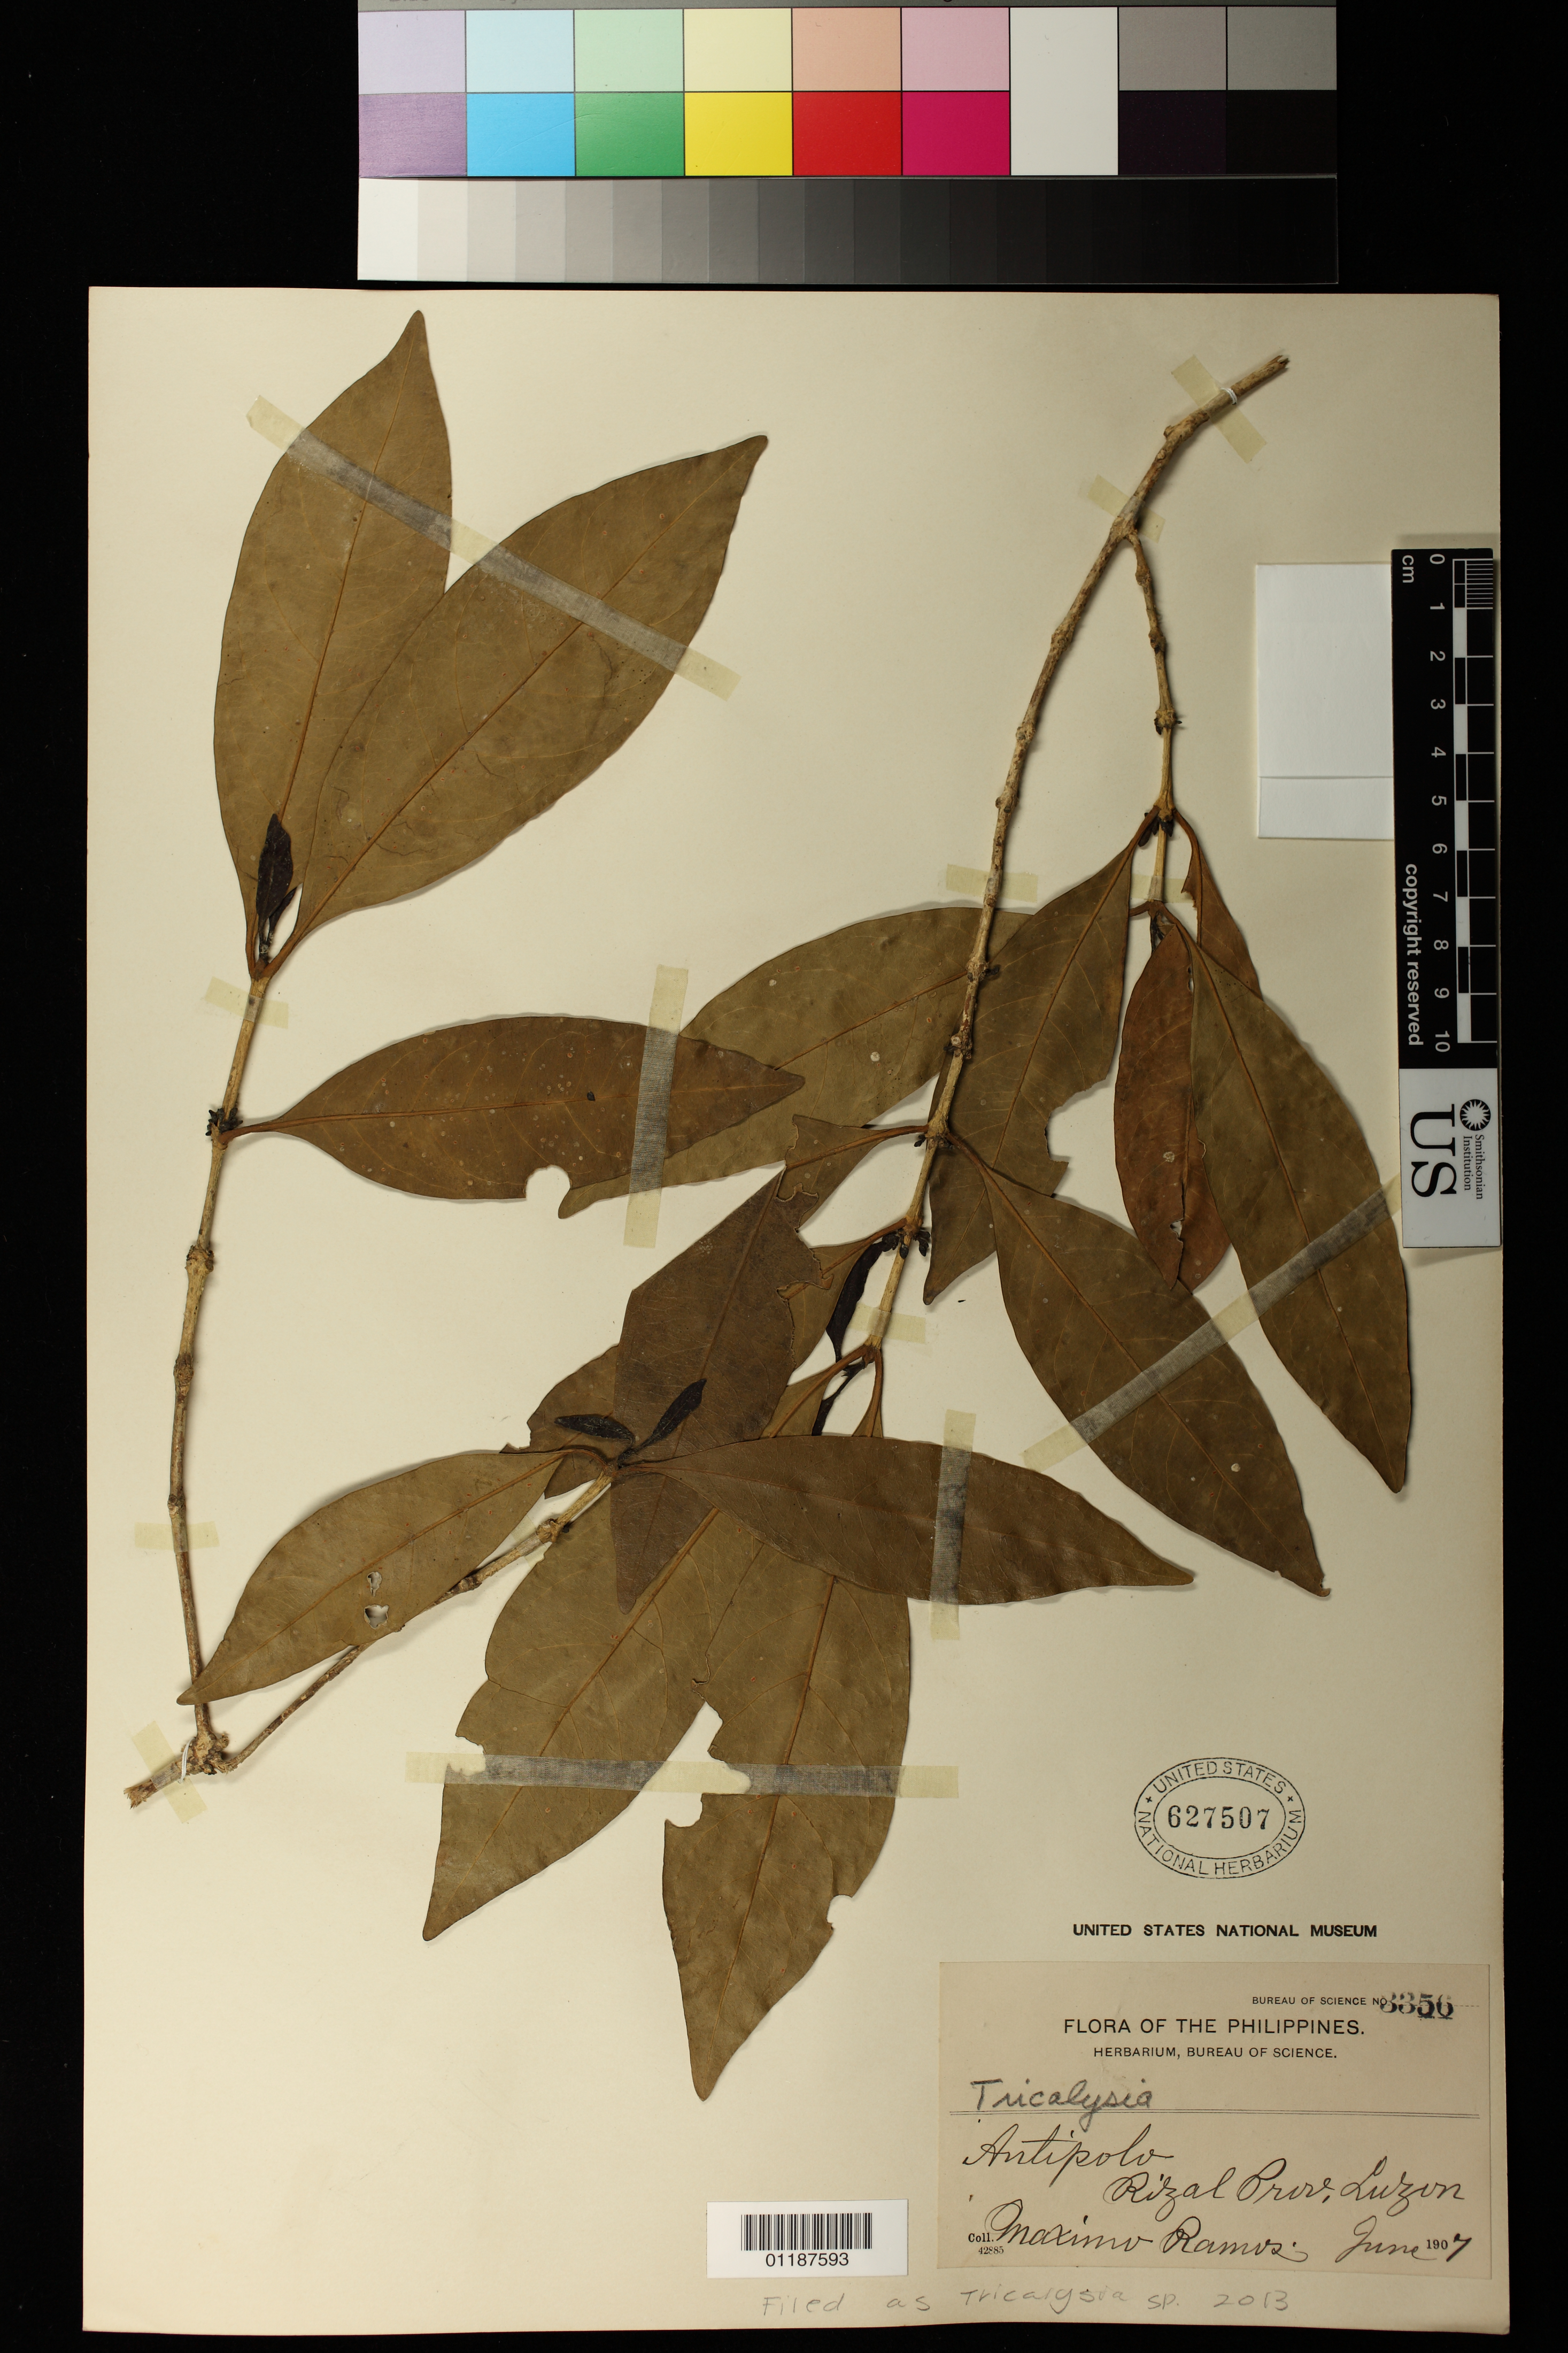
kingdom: Plantae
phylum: Tracheophyta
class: Magnoliopsida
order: Gentianales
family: Rubiaceae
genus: Tricalysia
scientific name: Tricalysia sp.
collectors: M. Ramos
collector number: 3356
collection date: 1907-06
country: Philippines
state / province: Calabarzon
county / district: Rizal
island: Luzon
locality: Antipolo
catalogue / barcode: US 627507